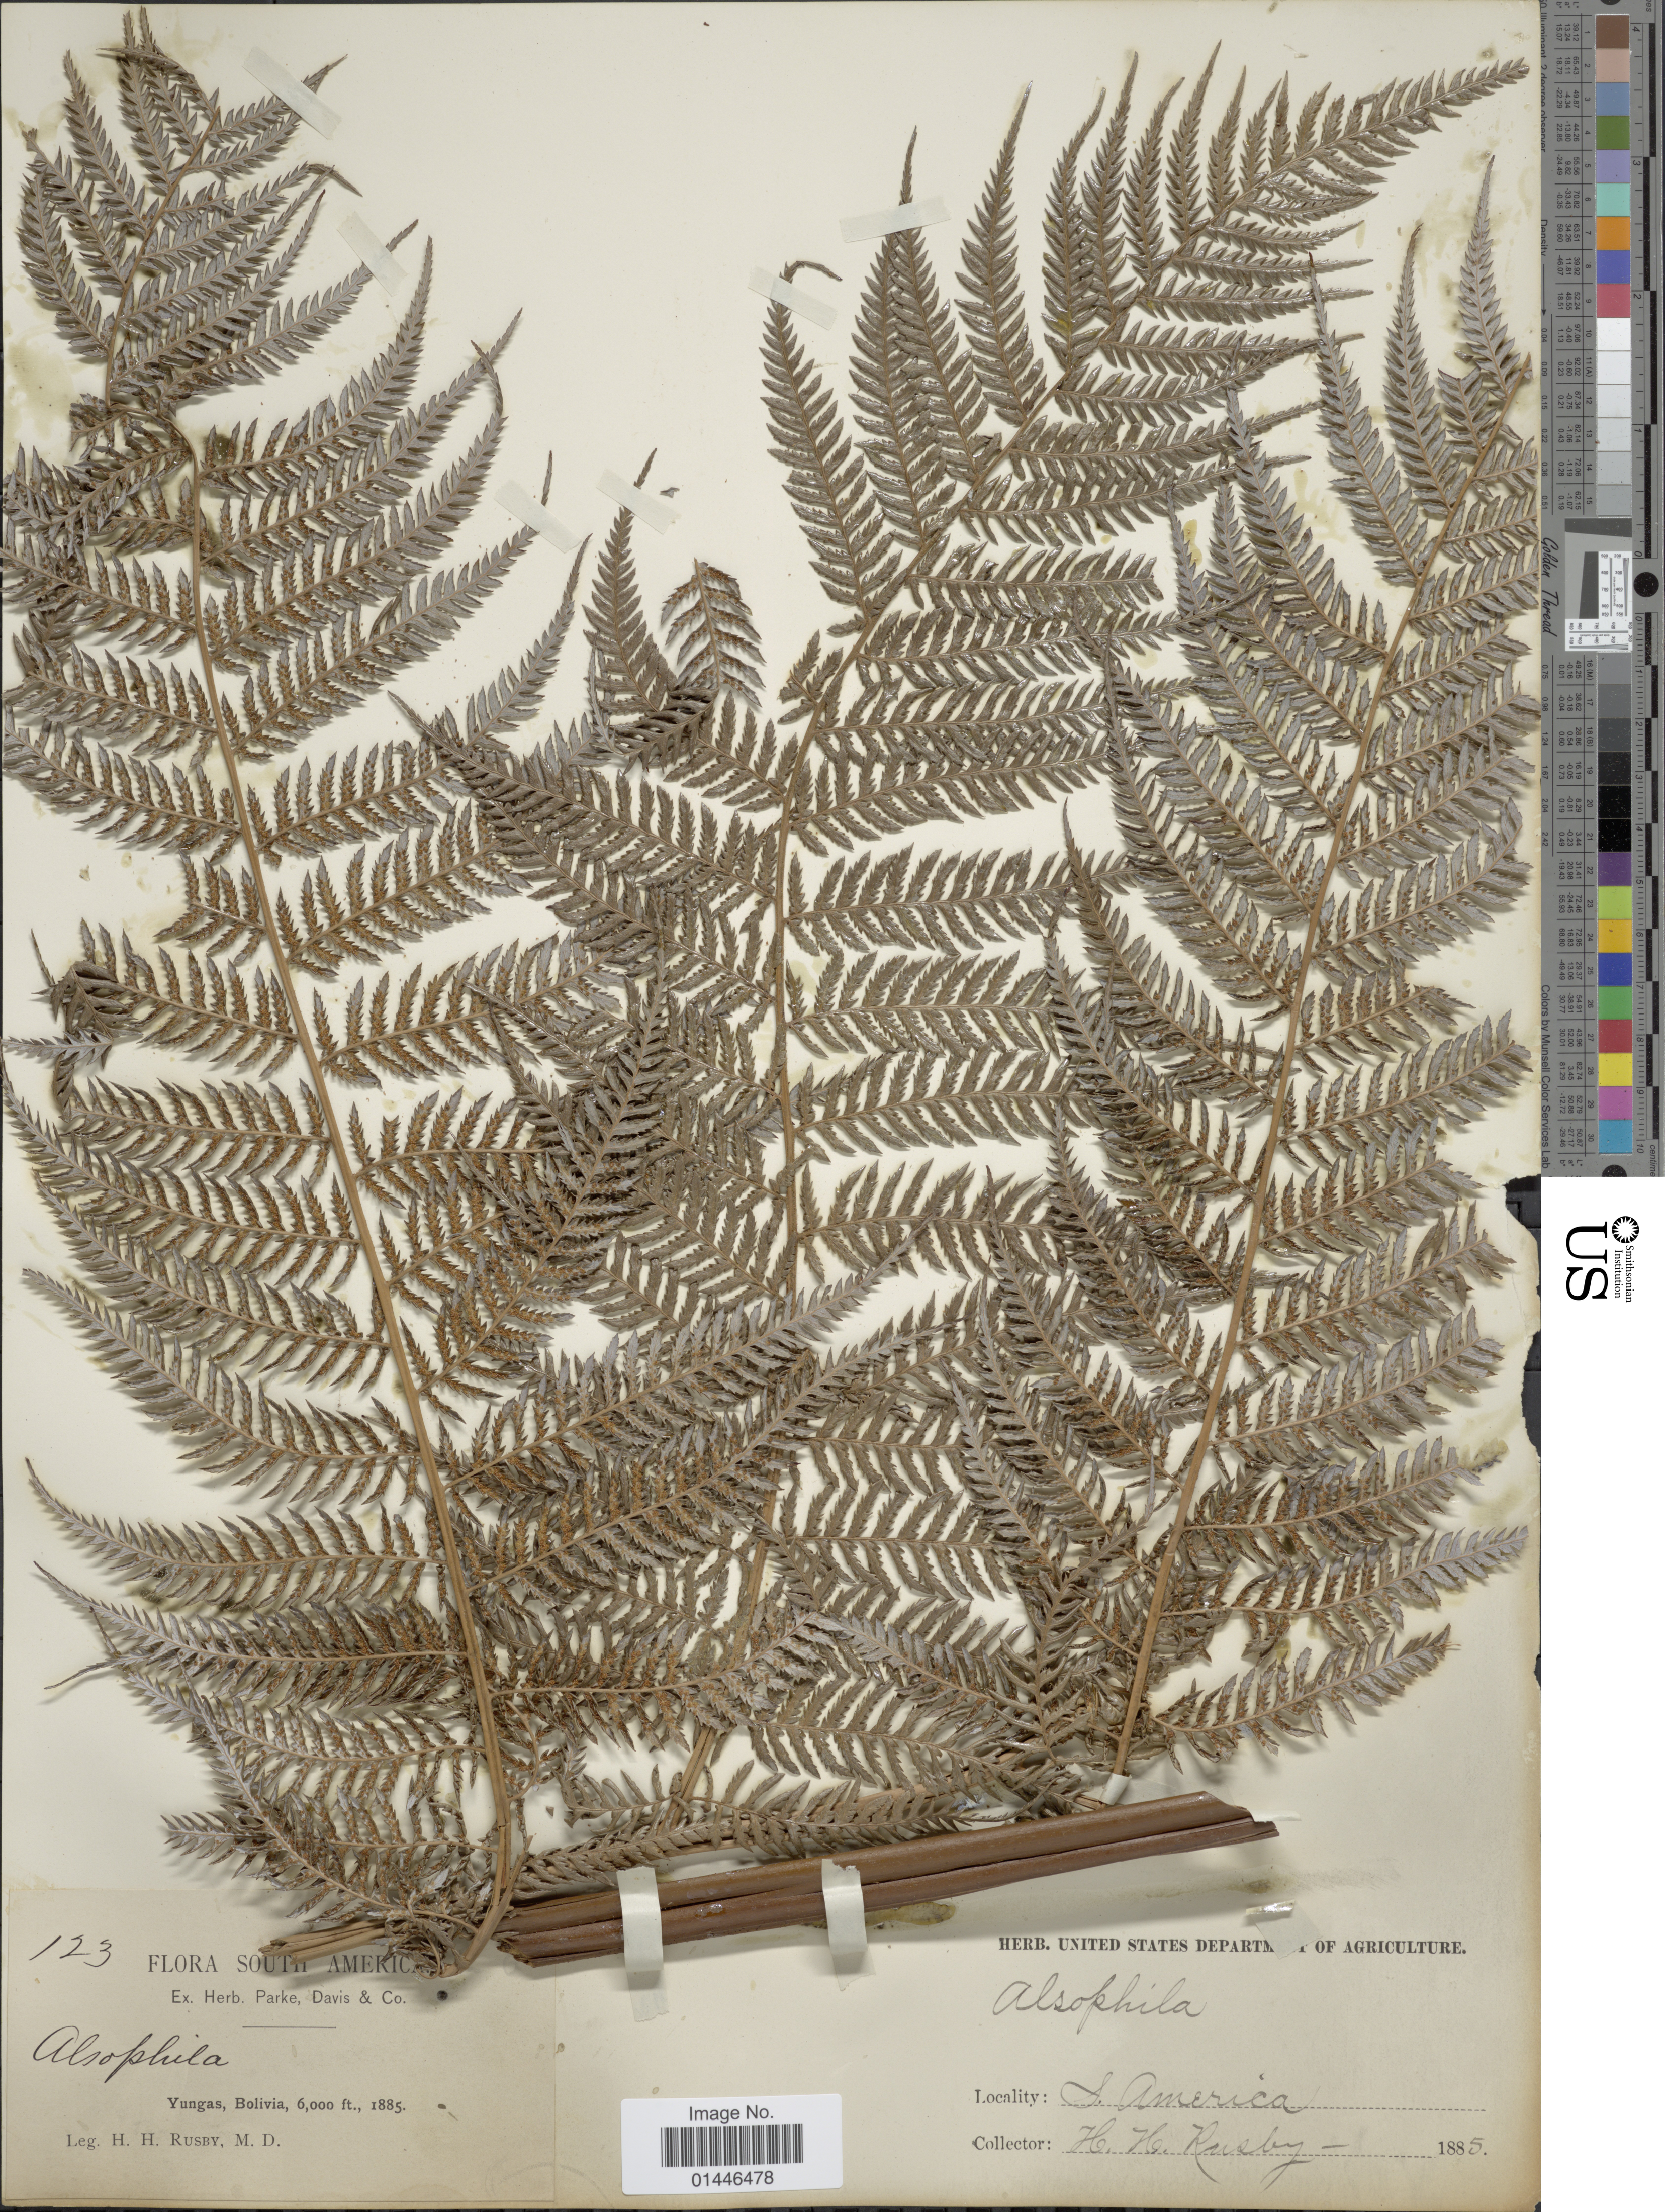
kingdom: Plantae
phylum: Tracheophyta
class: Polypodiopsida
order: Cyatheales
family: Dicksoniaceae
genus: Lophosoria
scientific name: Lophosoria quadripinnata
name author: (J.F. Gmel.) C. Chr.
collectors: H. H. Rusby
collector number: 123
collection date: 1885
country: Bolivia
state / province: La Paz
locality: Yungas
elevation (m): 1829